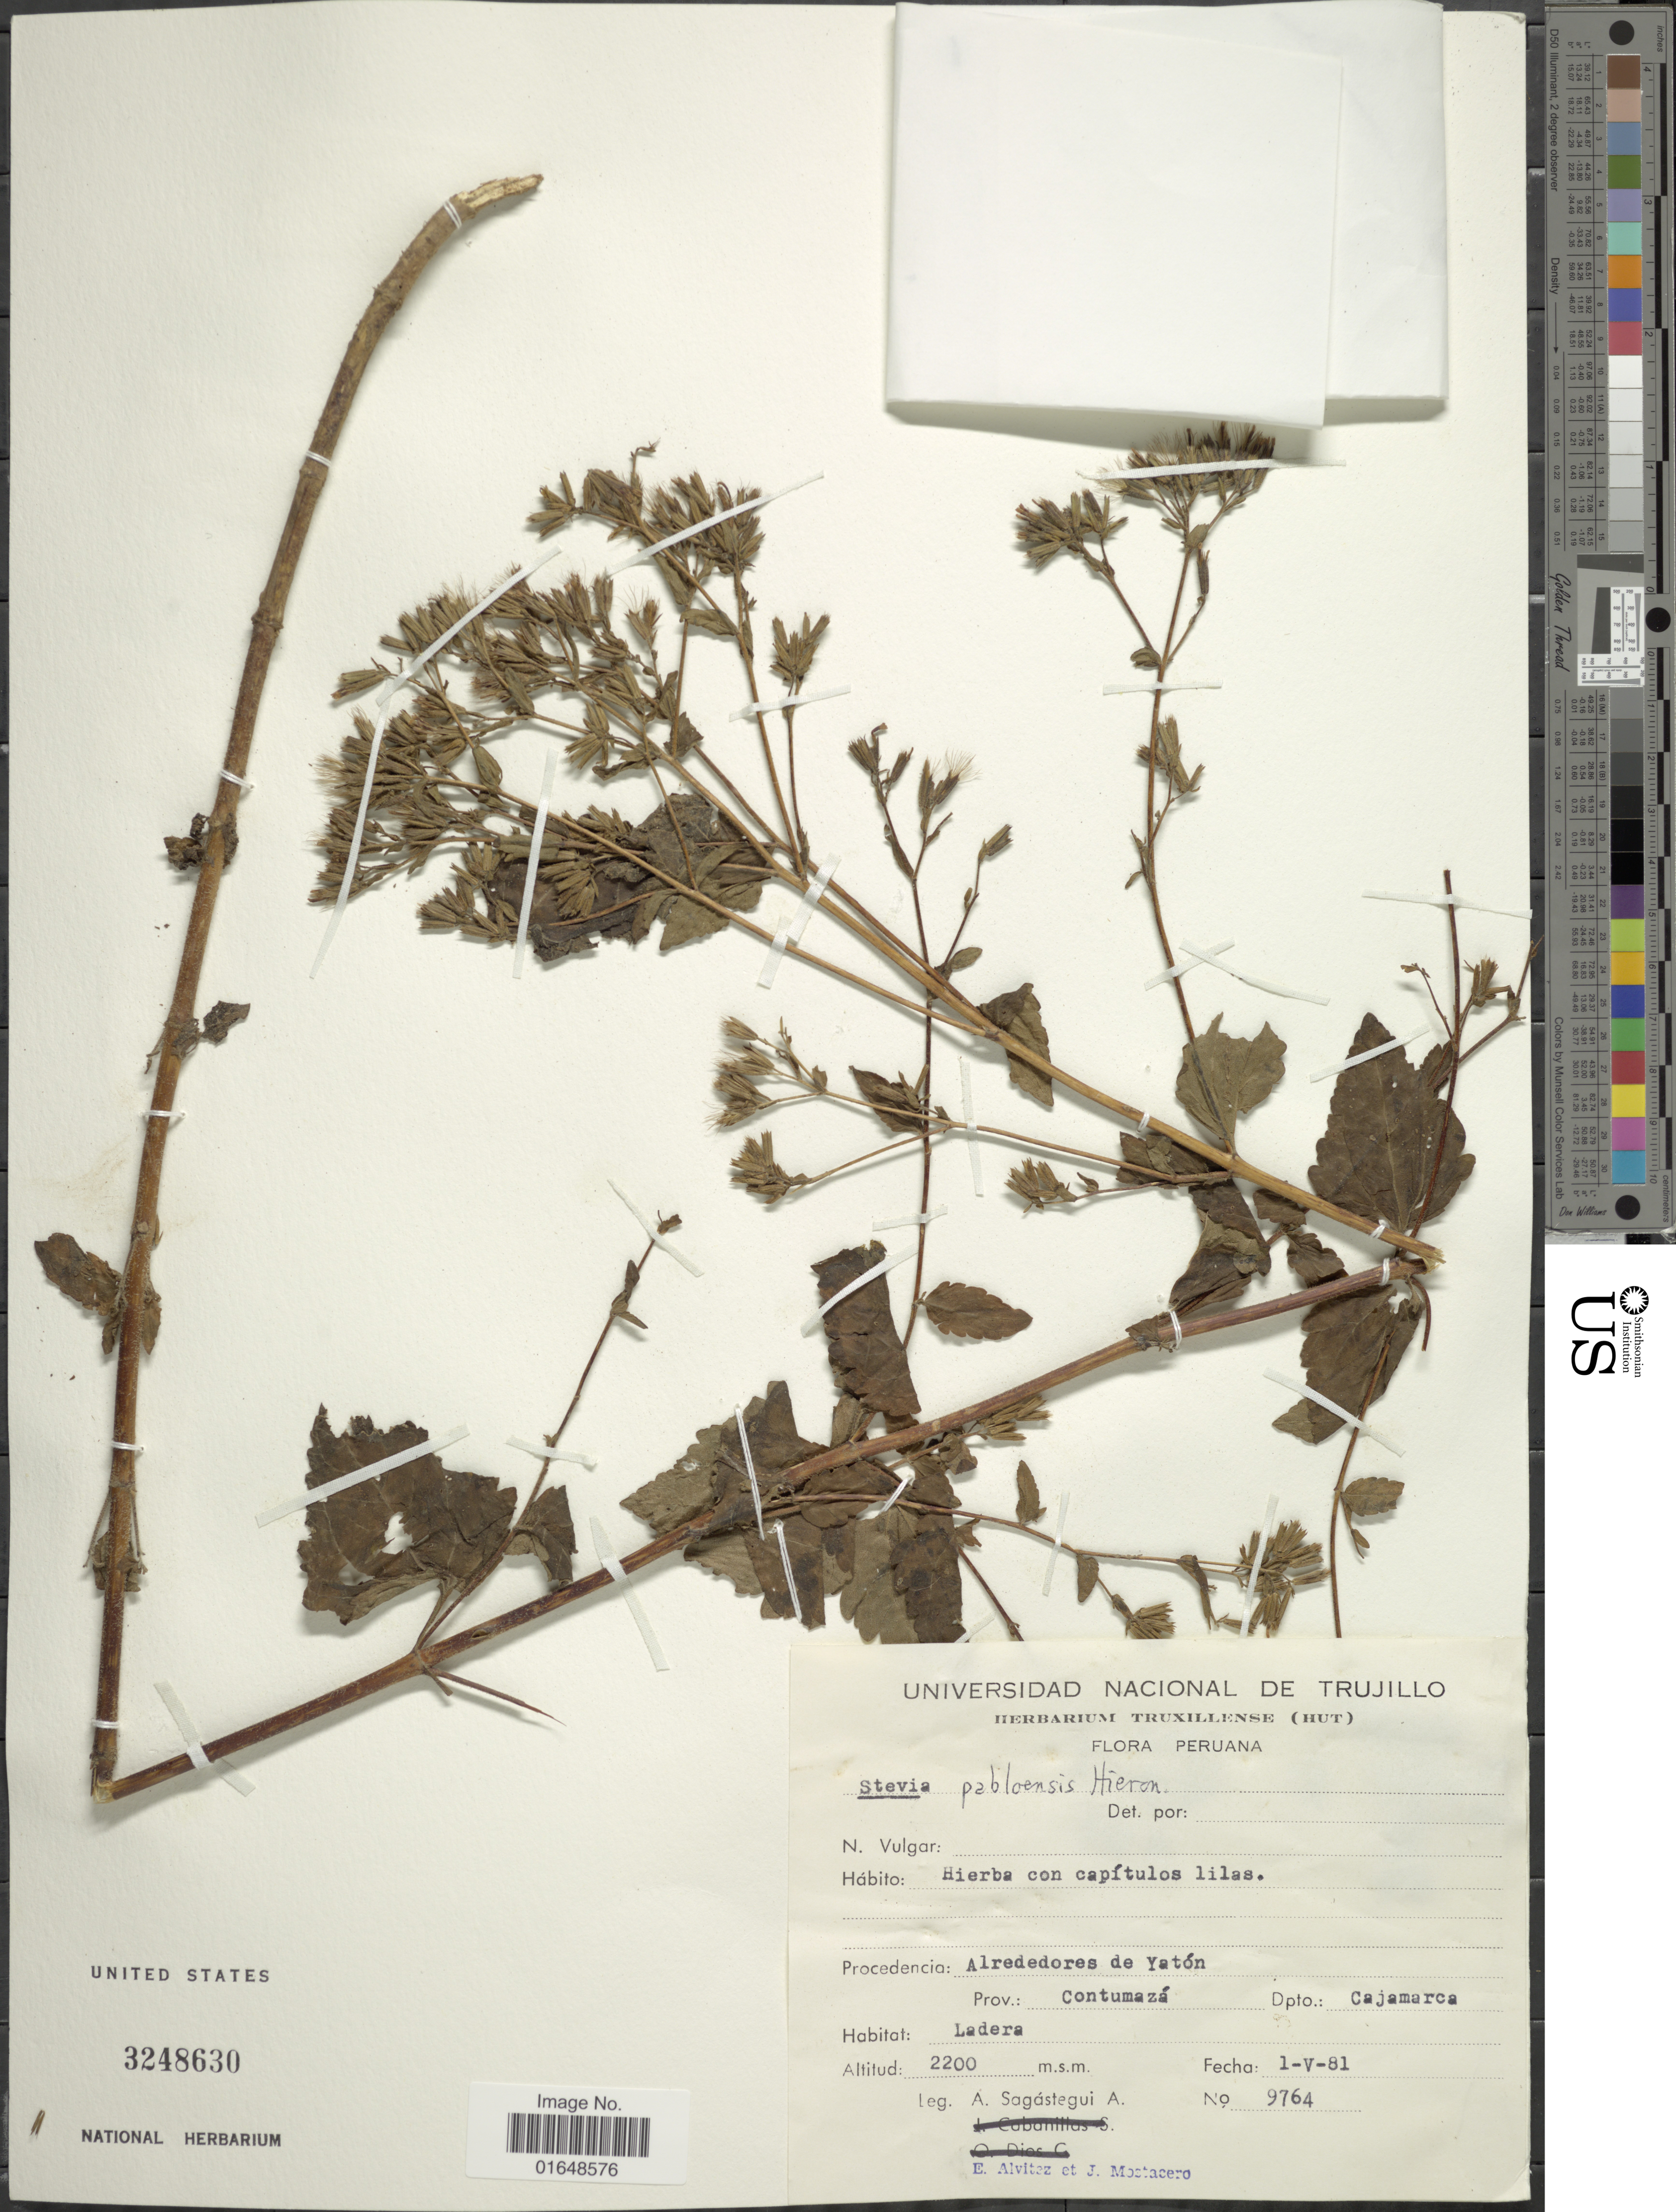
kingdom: Plantae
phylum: Tracheophyta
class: Magnoliopsida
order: Asterales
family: Asteraceae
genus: Stevia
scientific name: Stevia pabloensis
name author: Hieron. in Urb.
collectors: A. Sagástegui A., E. Alvitez I. & J. Mostacero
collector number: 9764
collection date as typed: Transcribed d/m/y: 1/5/81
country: Peru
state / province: Cajamarca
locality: Alrededores de Yatón. Prov.: Contumazá. Dpto.: Cajamarca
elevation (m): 2200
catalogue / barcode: US 3248630